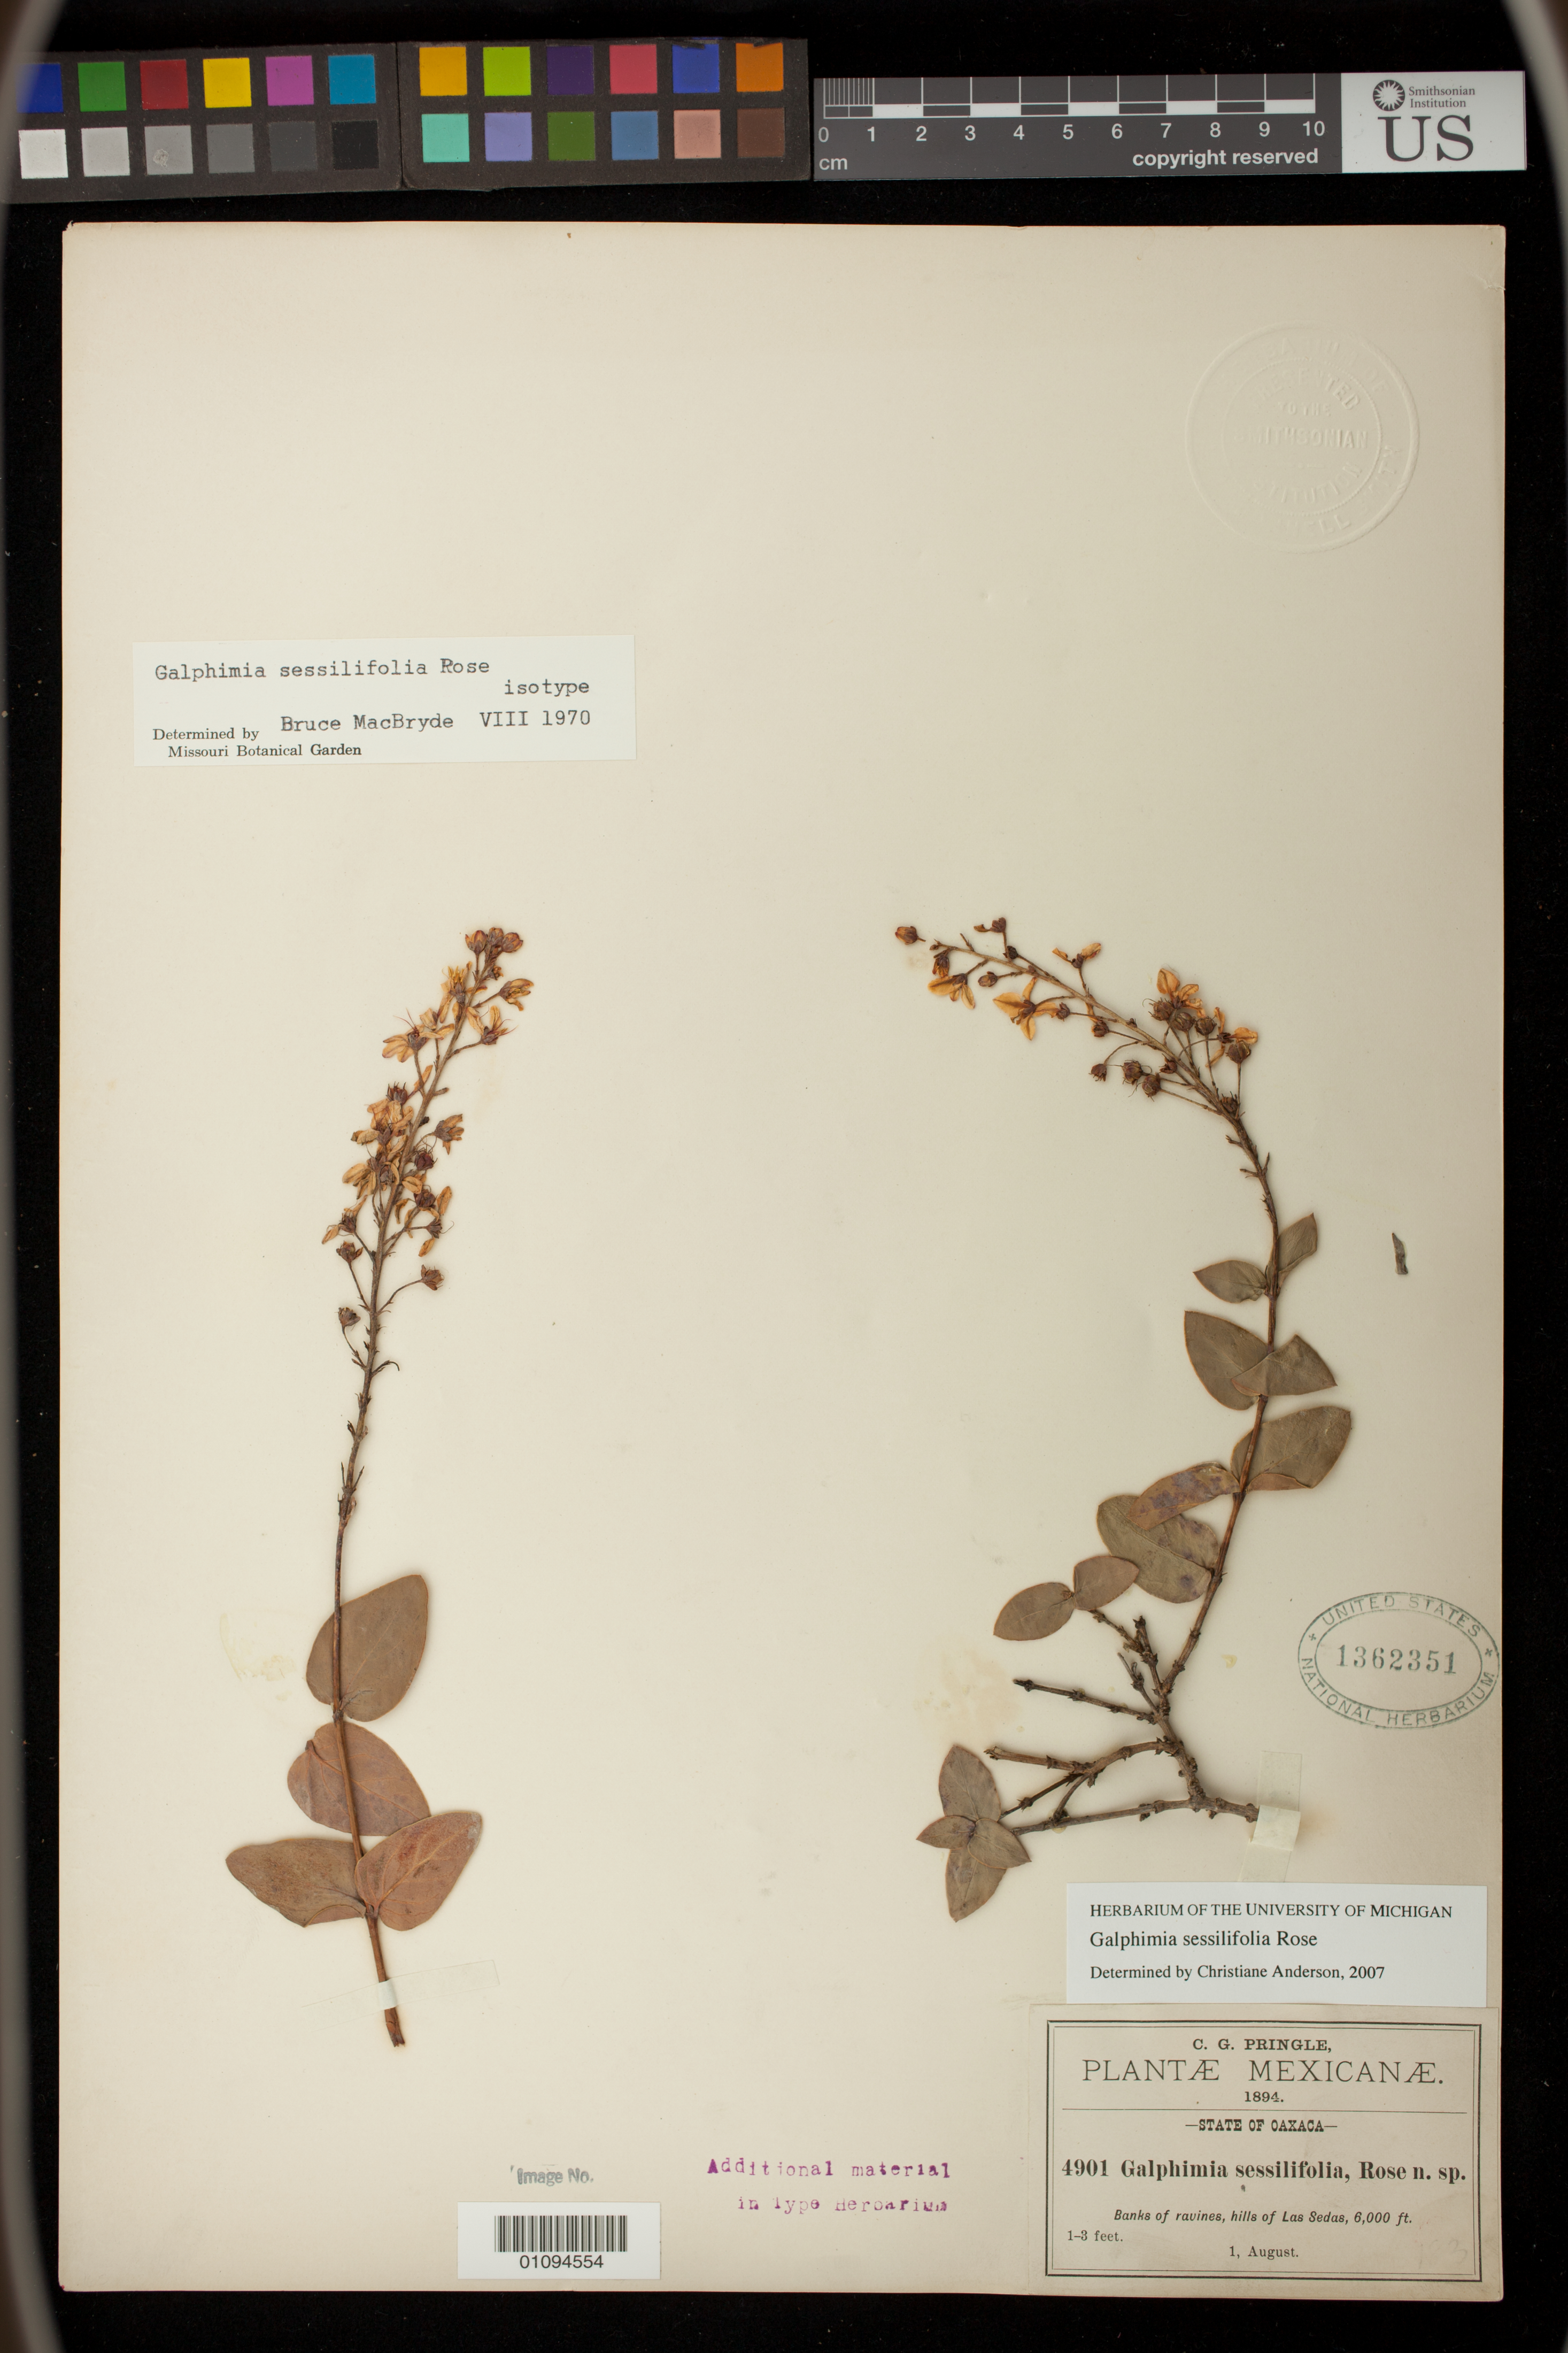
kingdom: Plantae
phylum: Tracheophyta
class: Magnoliopsida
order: Malpighiales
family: Malpighiaceae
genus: Galphimia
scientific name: Galphimia sessilifolia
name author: Rose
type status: Isotype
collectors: C. G. Pringle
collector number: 4901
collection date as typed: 01 Aug 1894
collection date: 1894-08-01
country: Mexico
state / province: Oaxaca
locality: Las Sedas.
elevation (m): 1829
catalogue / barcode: US 1362351